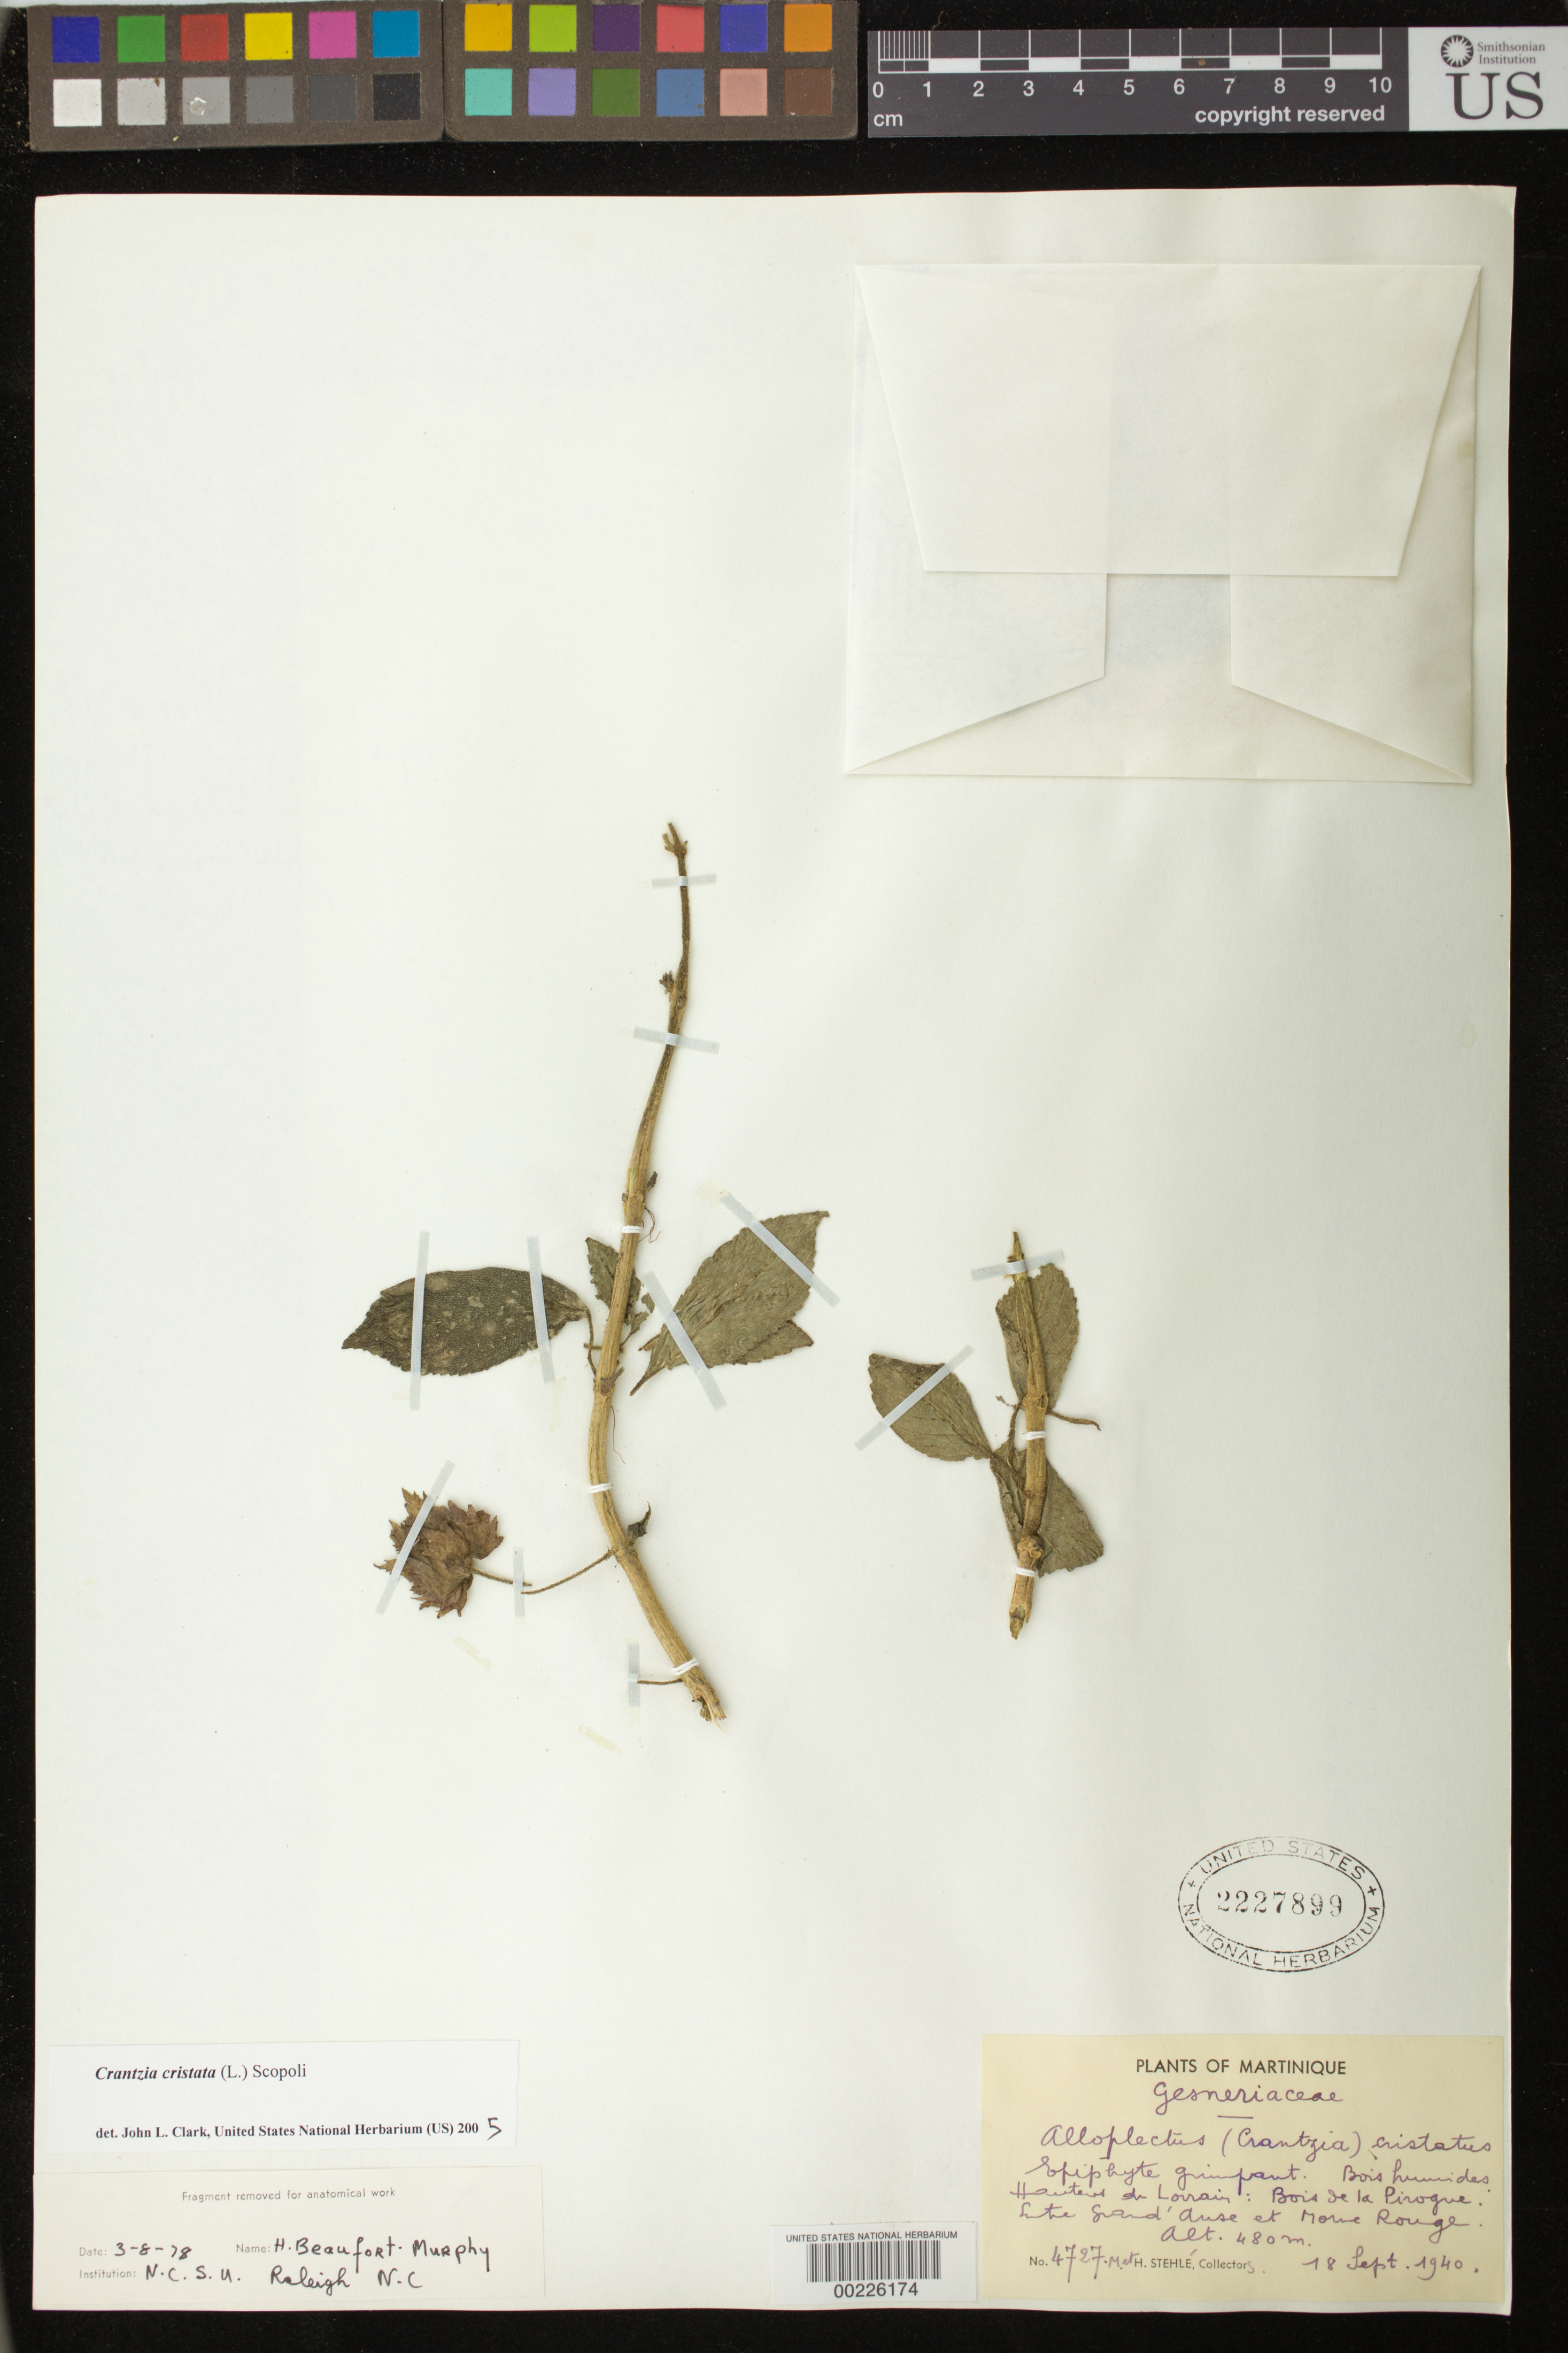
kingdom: Plantae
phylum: Tracheophyta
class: Magnoliopsida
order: Lamiales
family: Gesneriaceae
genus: Crantzia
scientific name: Crantzia cristata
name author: (L.) Scop. ex Fritsch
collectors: M. Stehlé & H. Stehlé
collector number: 4727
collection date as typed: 18 Sep 1940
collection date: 1940-09-18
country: Martinique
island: Martinique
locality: Between Grand 'anse and Morne Rouge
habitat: Humid forests above Lorrain, forests of Pirogue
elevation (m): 480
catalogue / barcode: US 2227899